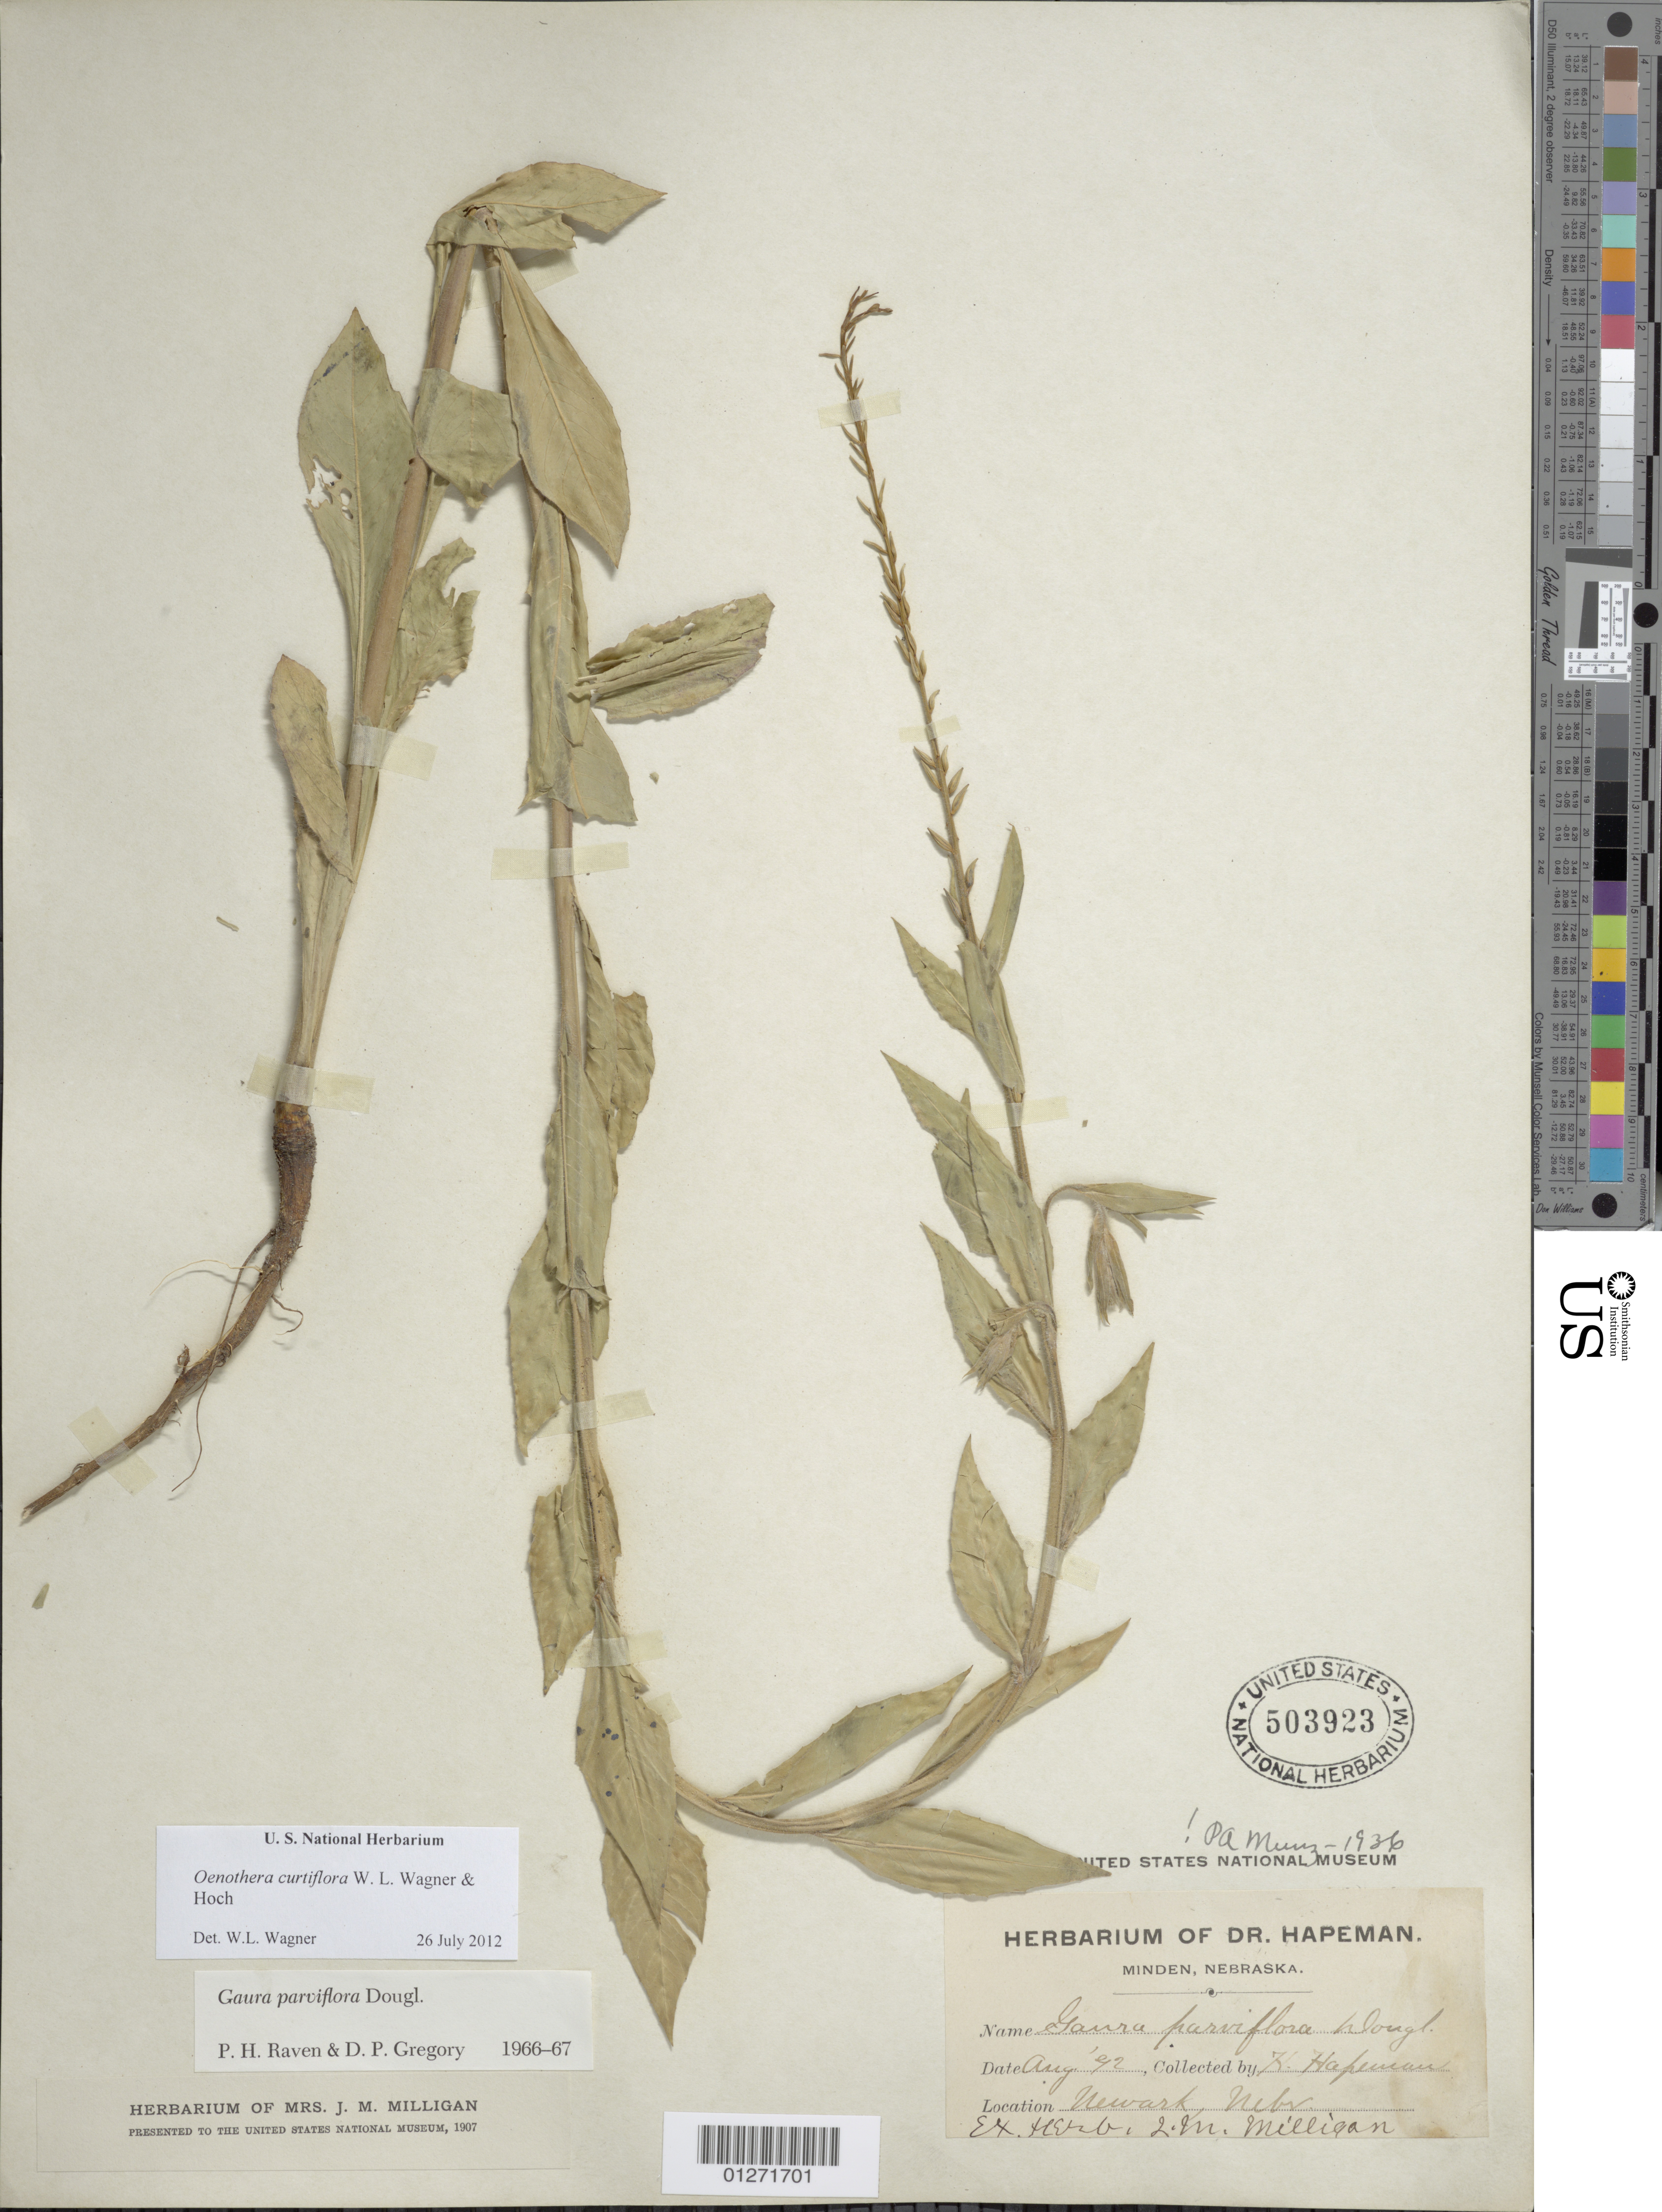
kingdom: Plantae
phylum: Tracheophyta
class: Magnoliopsida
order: Myrtales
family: Onagraceae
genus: Oenothera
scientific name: Oenothera curtiflora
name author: W.L. Wagner & Hoch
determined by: Wagner, W. L., (BOT), Smithsonian Institution - National Museum of Natural History (UNITED STATES)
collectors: H. Hapeman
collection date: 1892-08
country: United States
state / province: Nebraska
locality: Newark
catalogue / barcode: US 503923